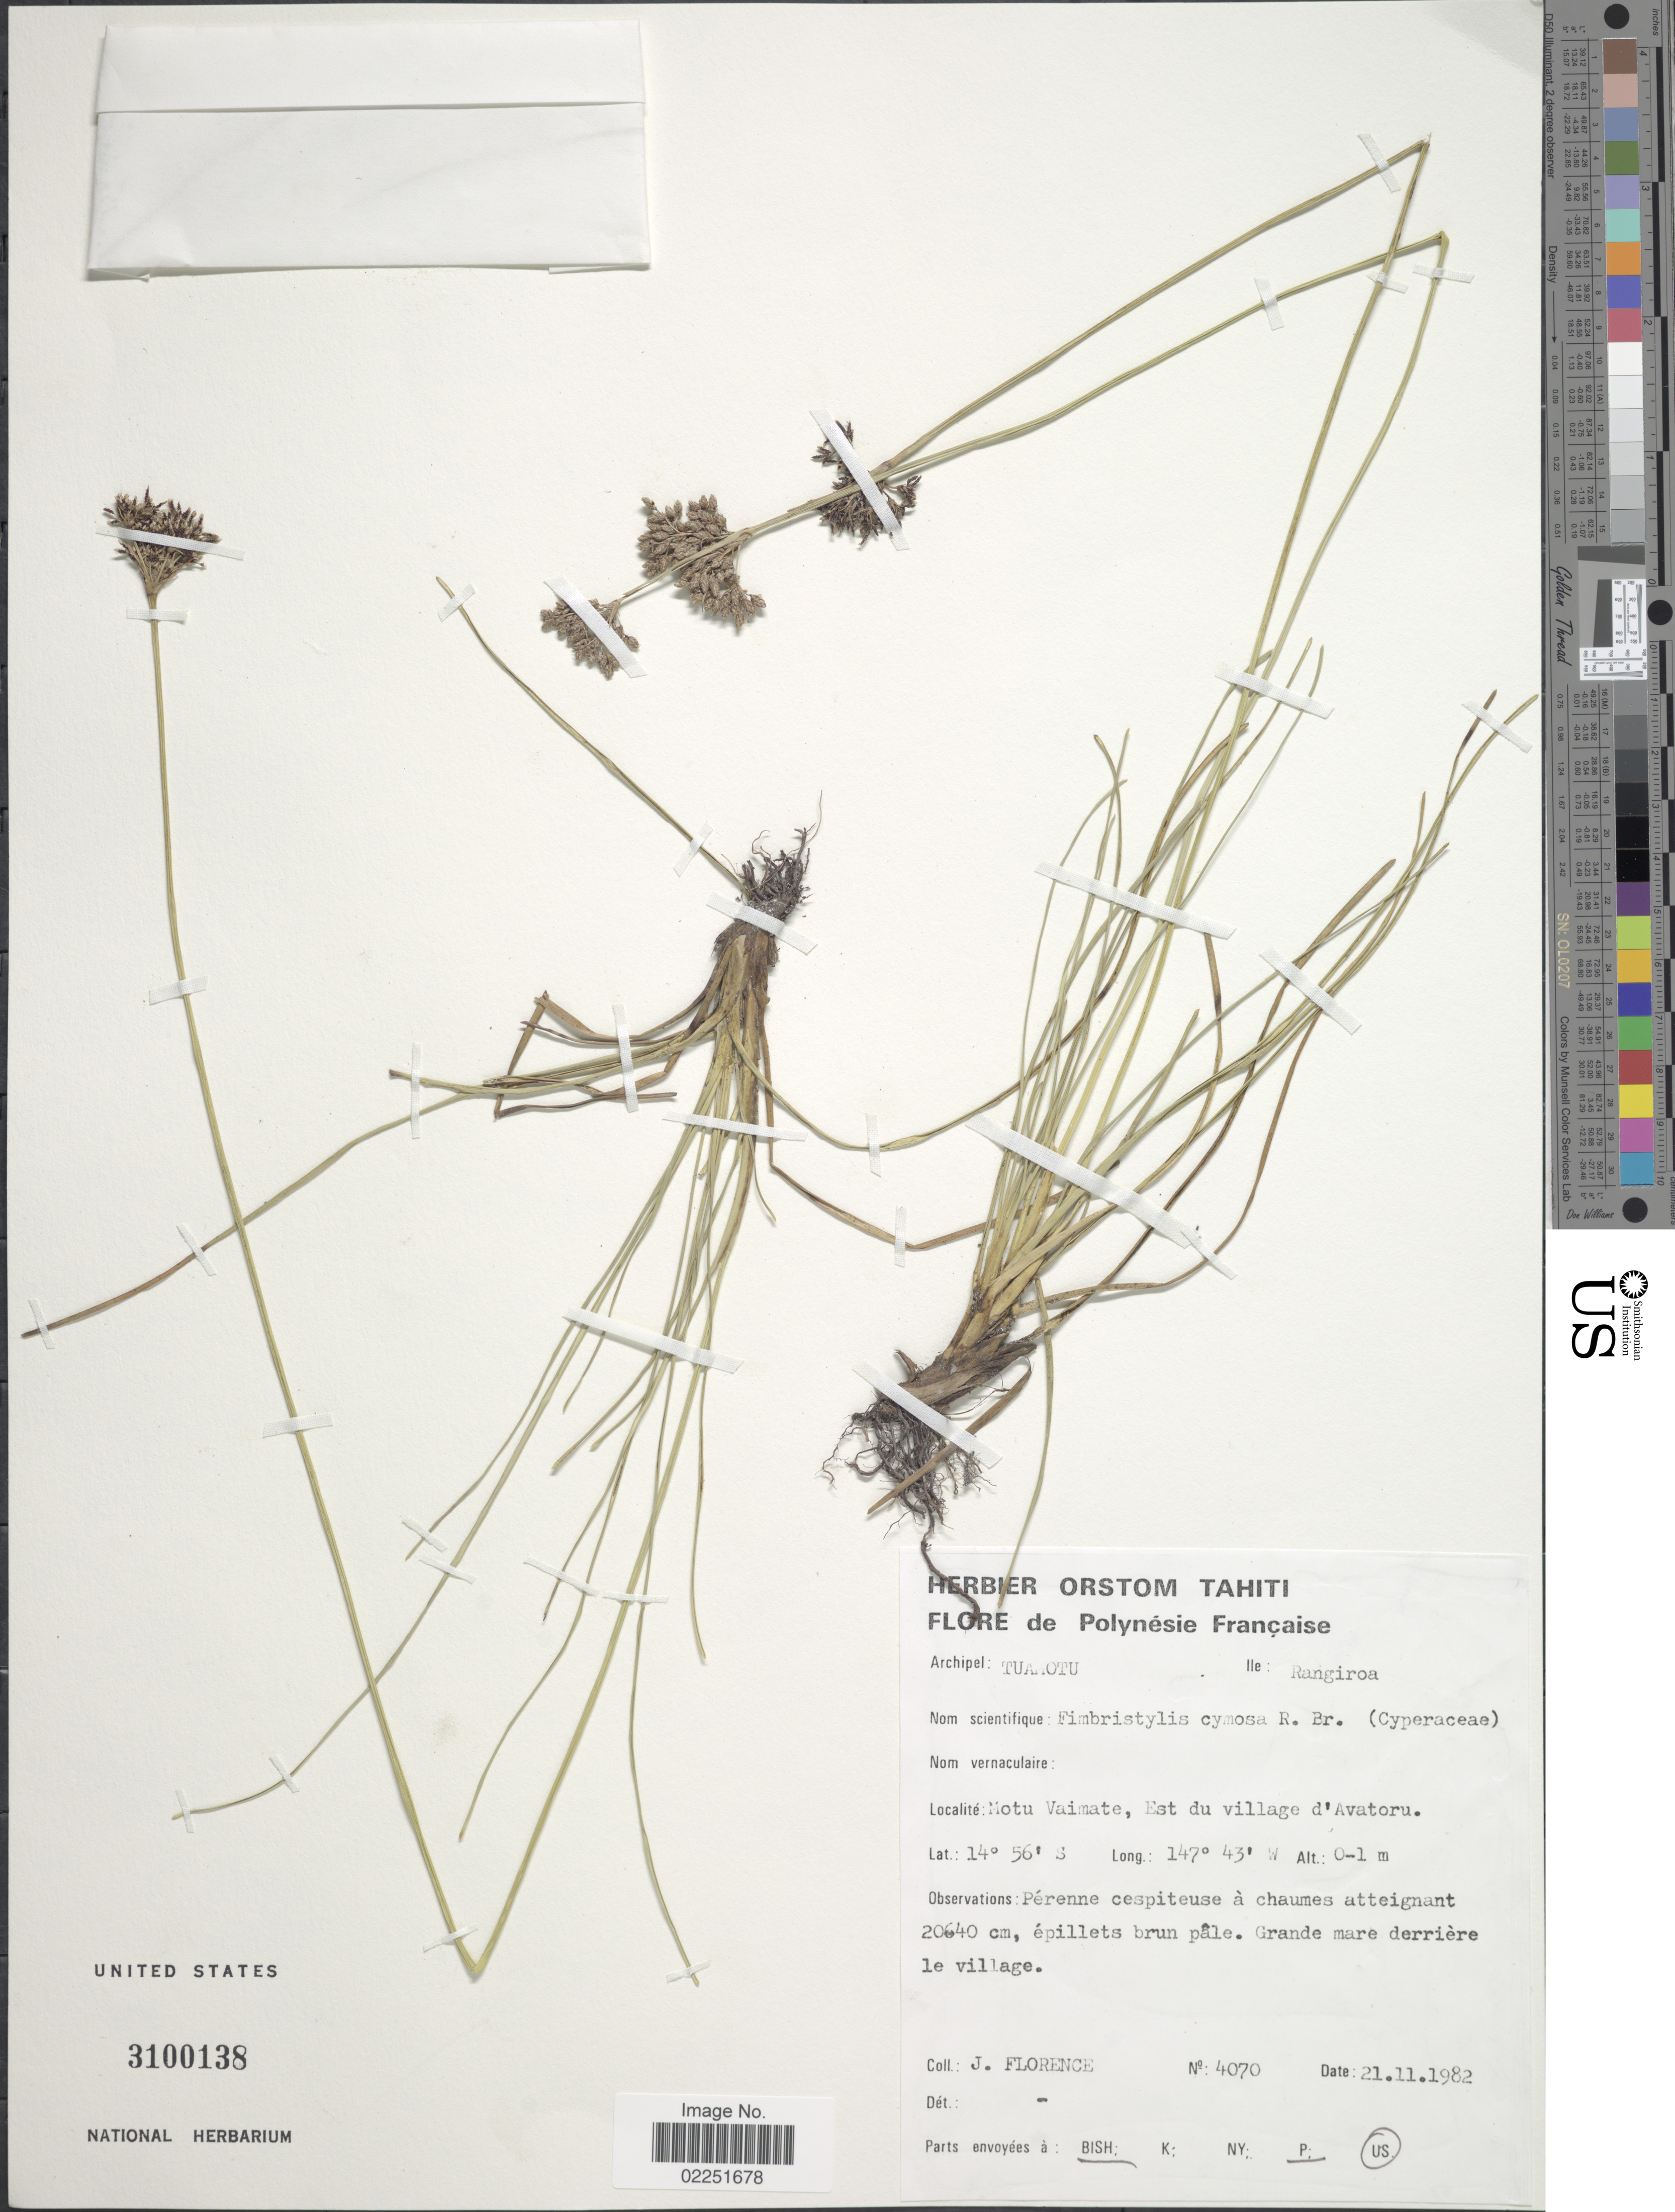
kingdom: Plantae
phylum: Tracheophyta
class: Liliopsida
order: Poales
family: Cyperaceae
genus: Fimbristylis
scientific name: Fimbristylis cymosa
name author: R. Br.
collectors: J. Florence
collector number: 4070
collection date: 1982-11-21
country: French Polynesia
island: Rangiroa [Deans] Atoll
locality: Archipel:Tuamotu, Ile: Rangiroa. Motu Vaimate, Est du village d'Avatoru [interpreted]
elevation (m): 0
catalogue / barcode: US 3100138